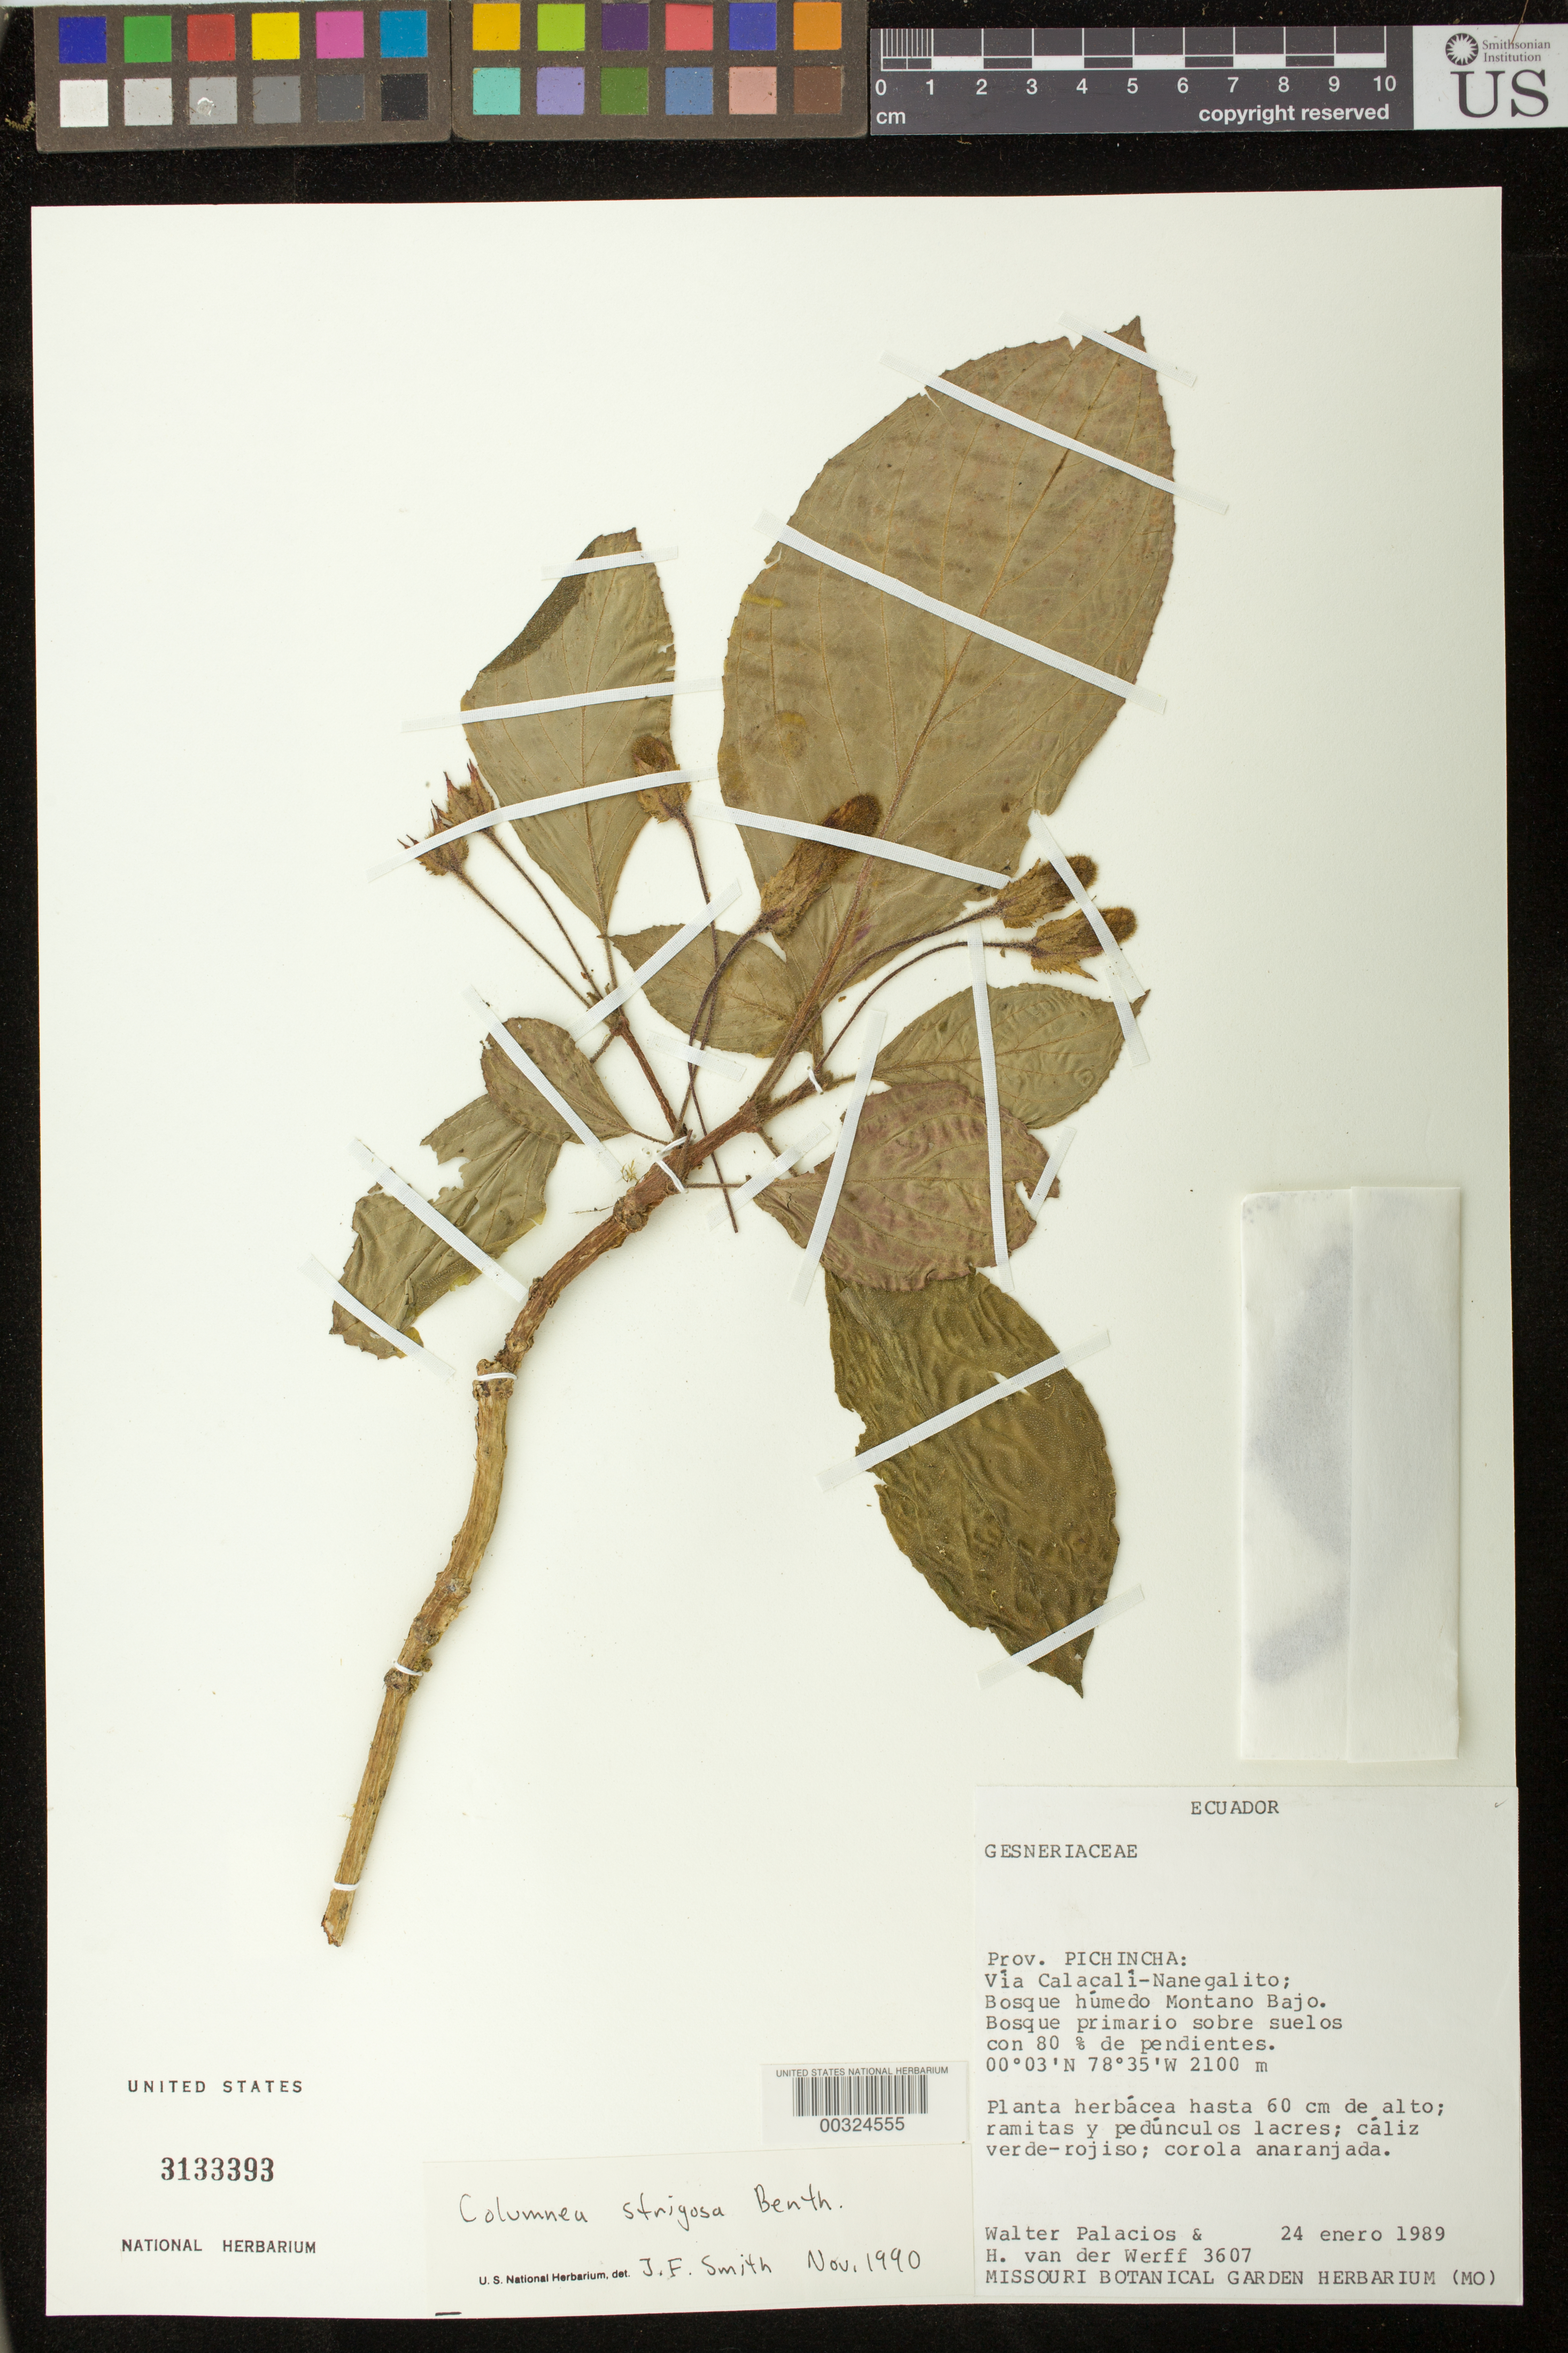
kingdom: Plantae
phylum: Tracheophyta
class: Magnoliopsida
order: Lamiales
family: Gesneriaceae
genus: Columnea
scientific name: Columnea strigosa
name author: Benth.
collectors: W. Palacios & H. van der Werff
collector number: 3607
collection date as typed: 24 Jan 1989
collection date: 1989-01-24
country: Ecuador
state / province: Pichincha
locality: Calacali - Nanegalito road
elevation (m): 2100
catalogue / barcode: US 3133393